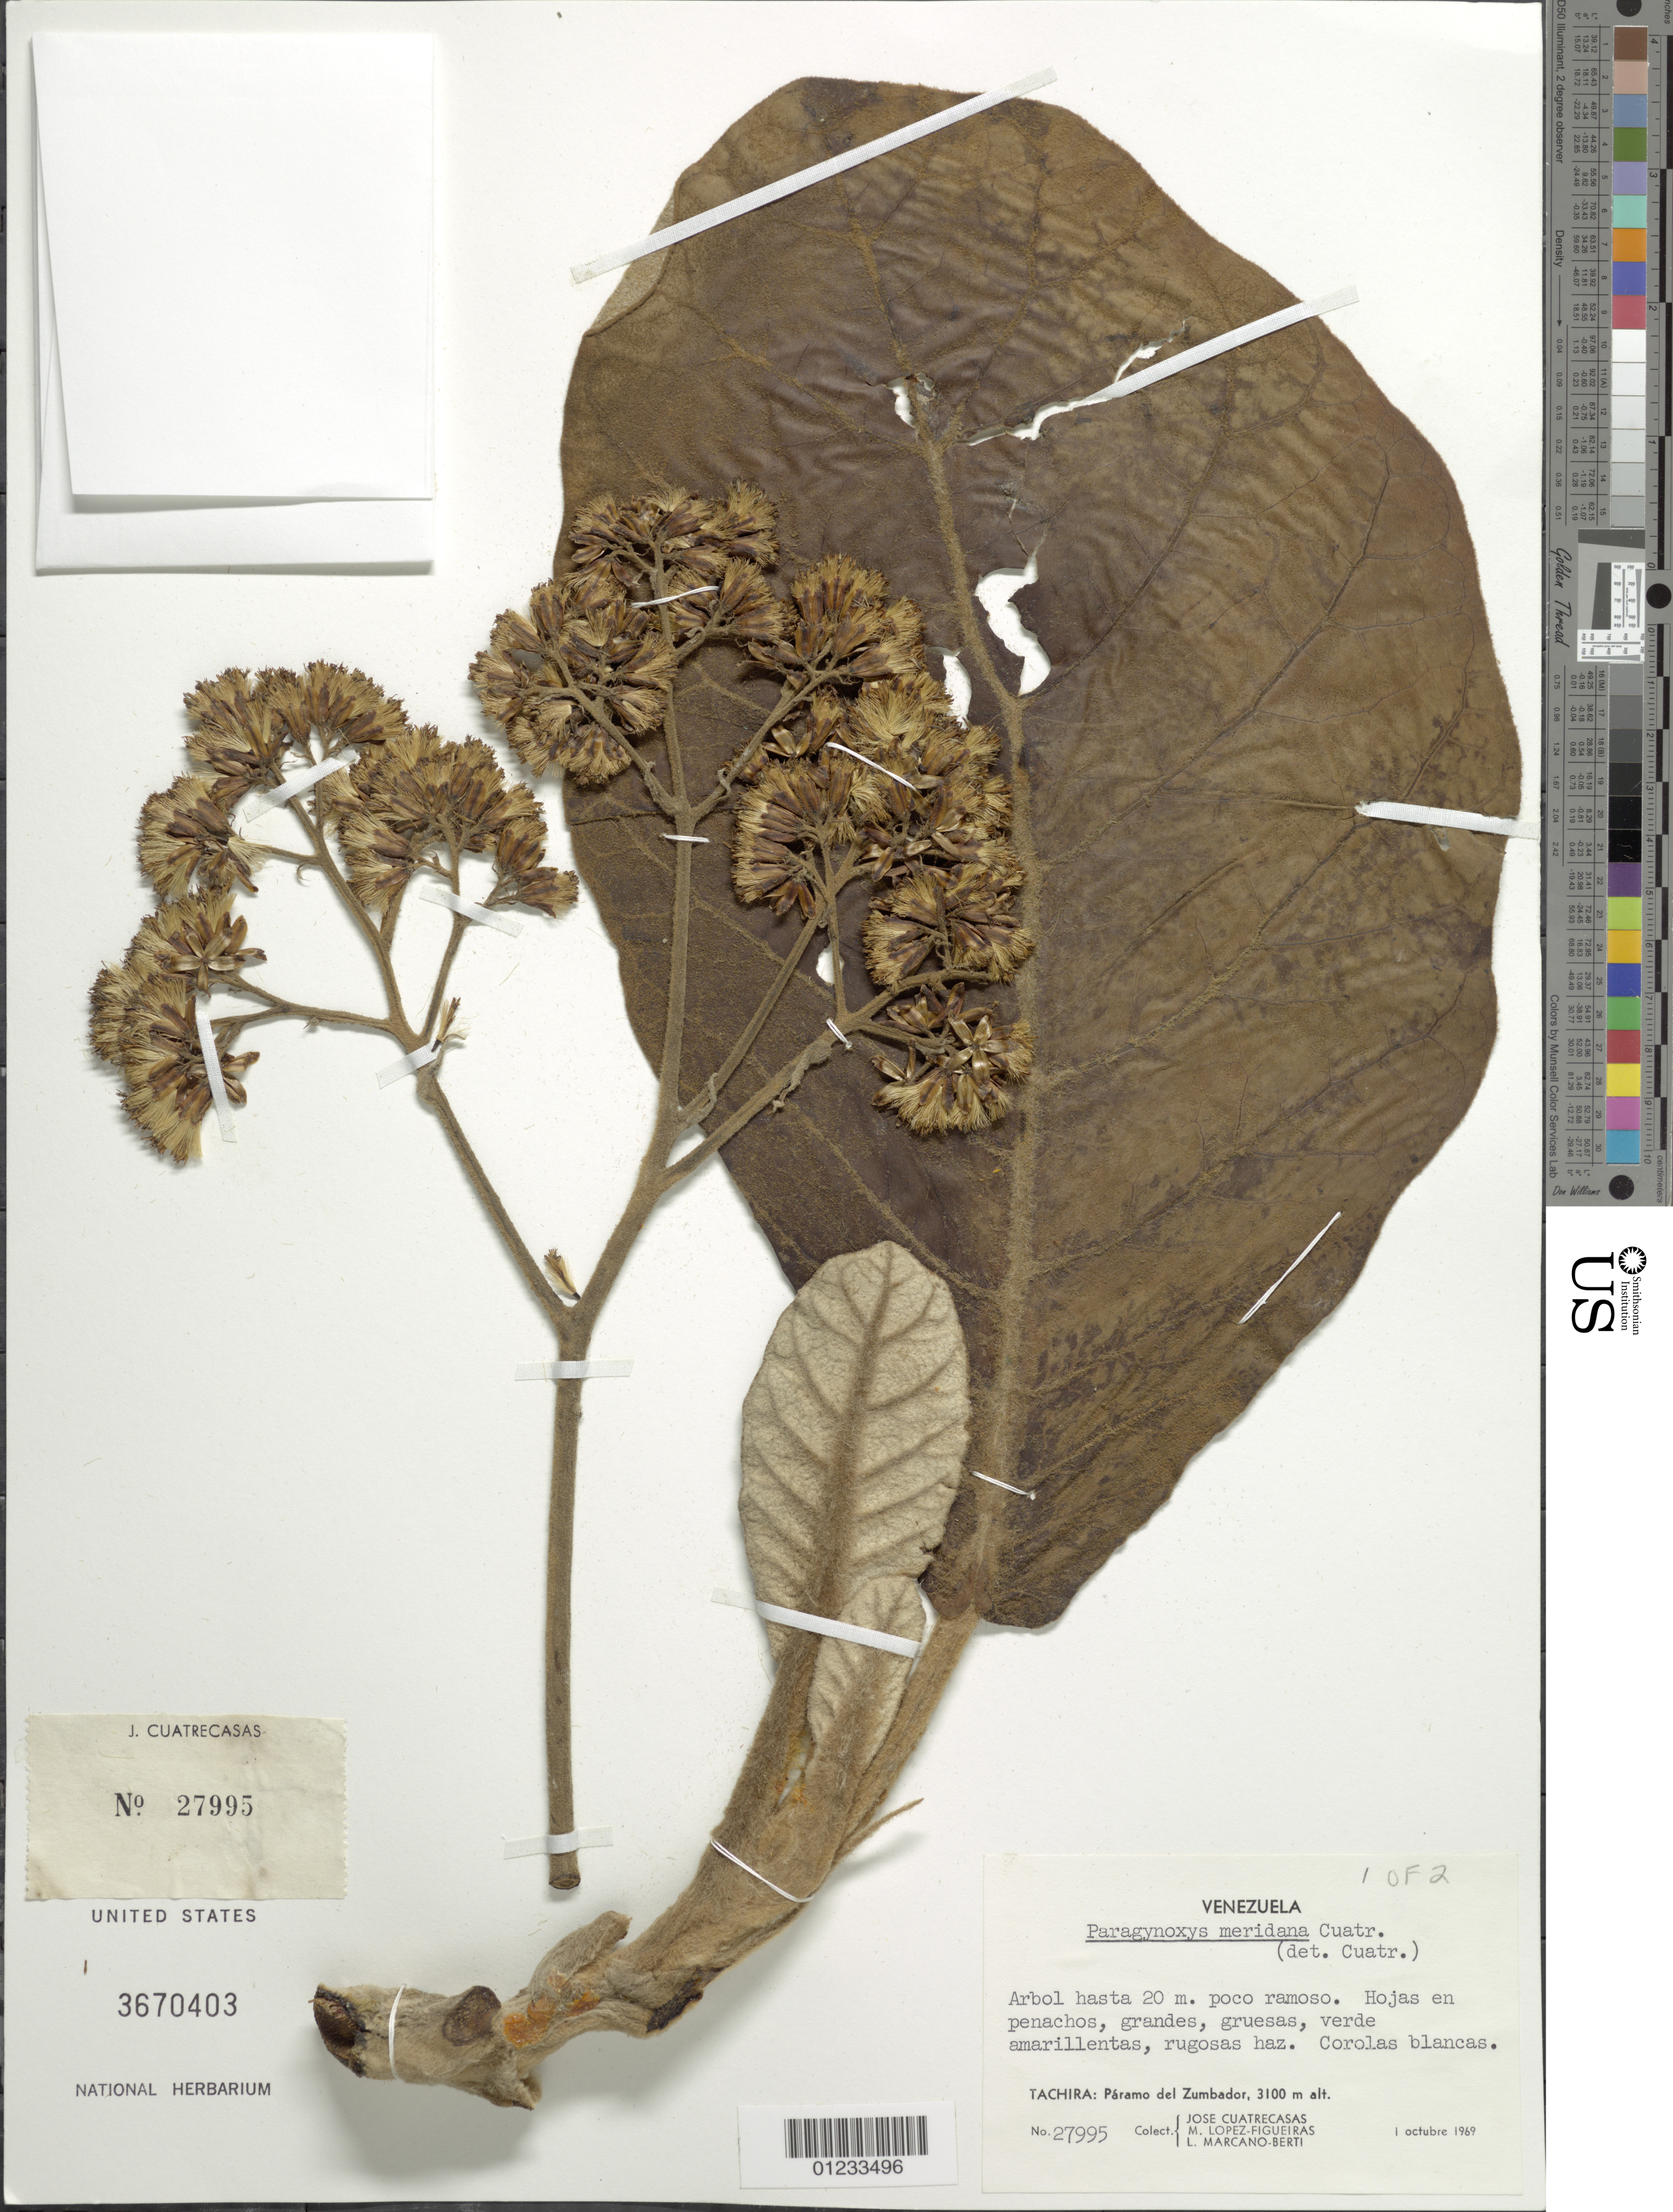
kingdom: Plantae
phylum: Tracheophyta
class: Magnoliopsida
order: Asterales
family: Asteraceae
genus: Paragynoxys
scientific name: Paragynoxys meridana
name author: (Cuatrec.) Cuatrec.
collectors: J. Cuatrecasas, M. López Figueiras & L. Marcano-Berti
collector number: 27995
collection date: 1969-10-01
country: Venezuela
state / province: Táchira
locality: Páramo del Zumbador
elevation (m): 3100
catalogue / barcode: US 3670403